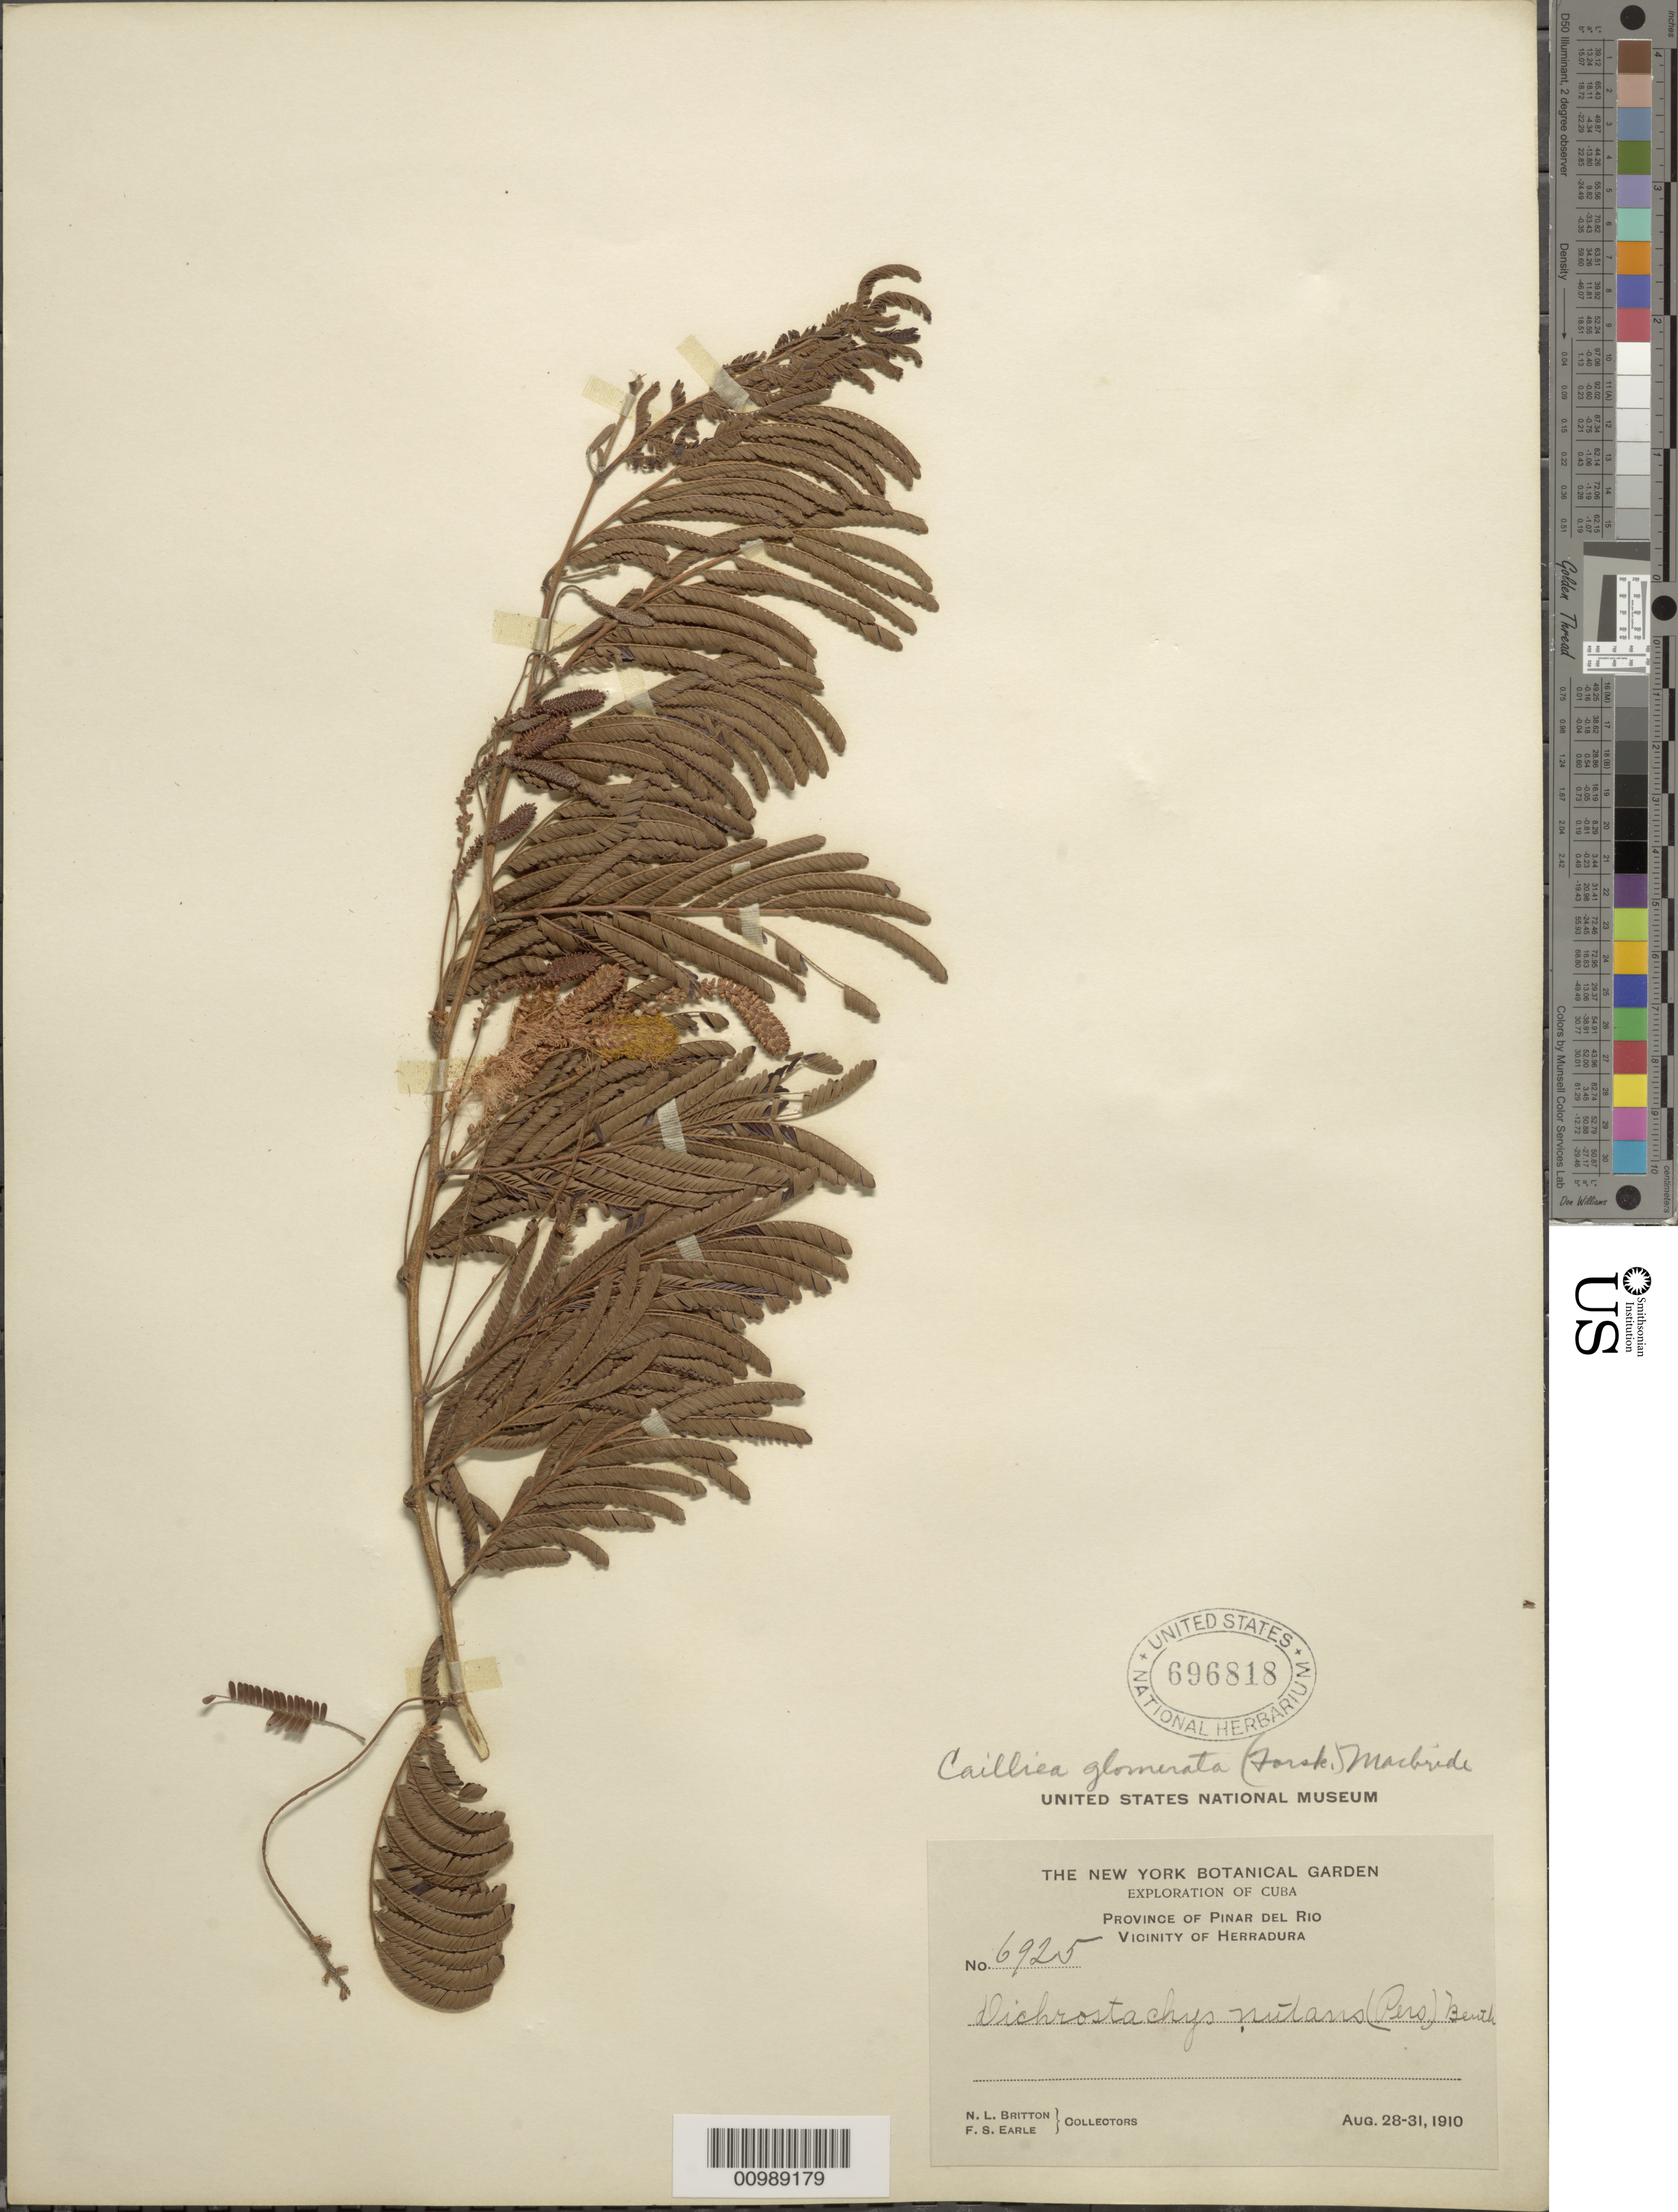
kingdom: Plantae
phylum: Tracheophyta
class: Magnoliopsida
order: Fabales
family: Fabaceae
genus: Dichrostachys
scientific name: Dichrostachys glomerata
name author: (Forssk.) Chiov.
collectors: N. Britton & F. S. Earle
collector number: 6925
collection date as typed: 28 Aug 1910 to 31 Aug 1910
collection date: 1910-08-28/1910-08-31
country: Cuba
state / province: Pinar del Rio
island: Cuba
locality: Vicinity of Herradura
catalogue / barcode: US 696818